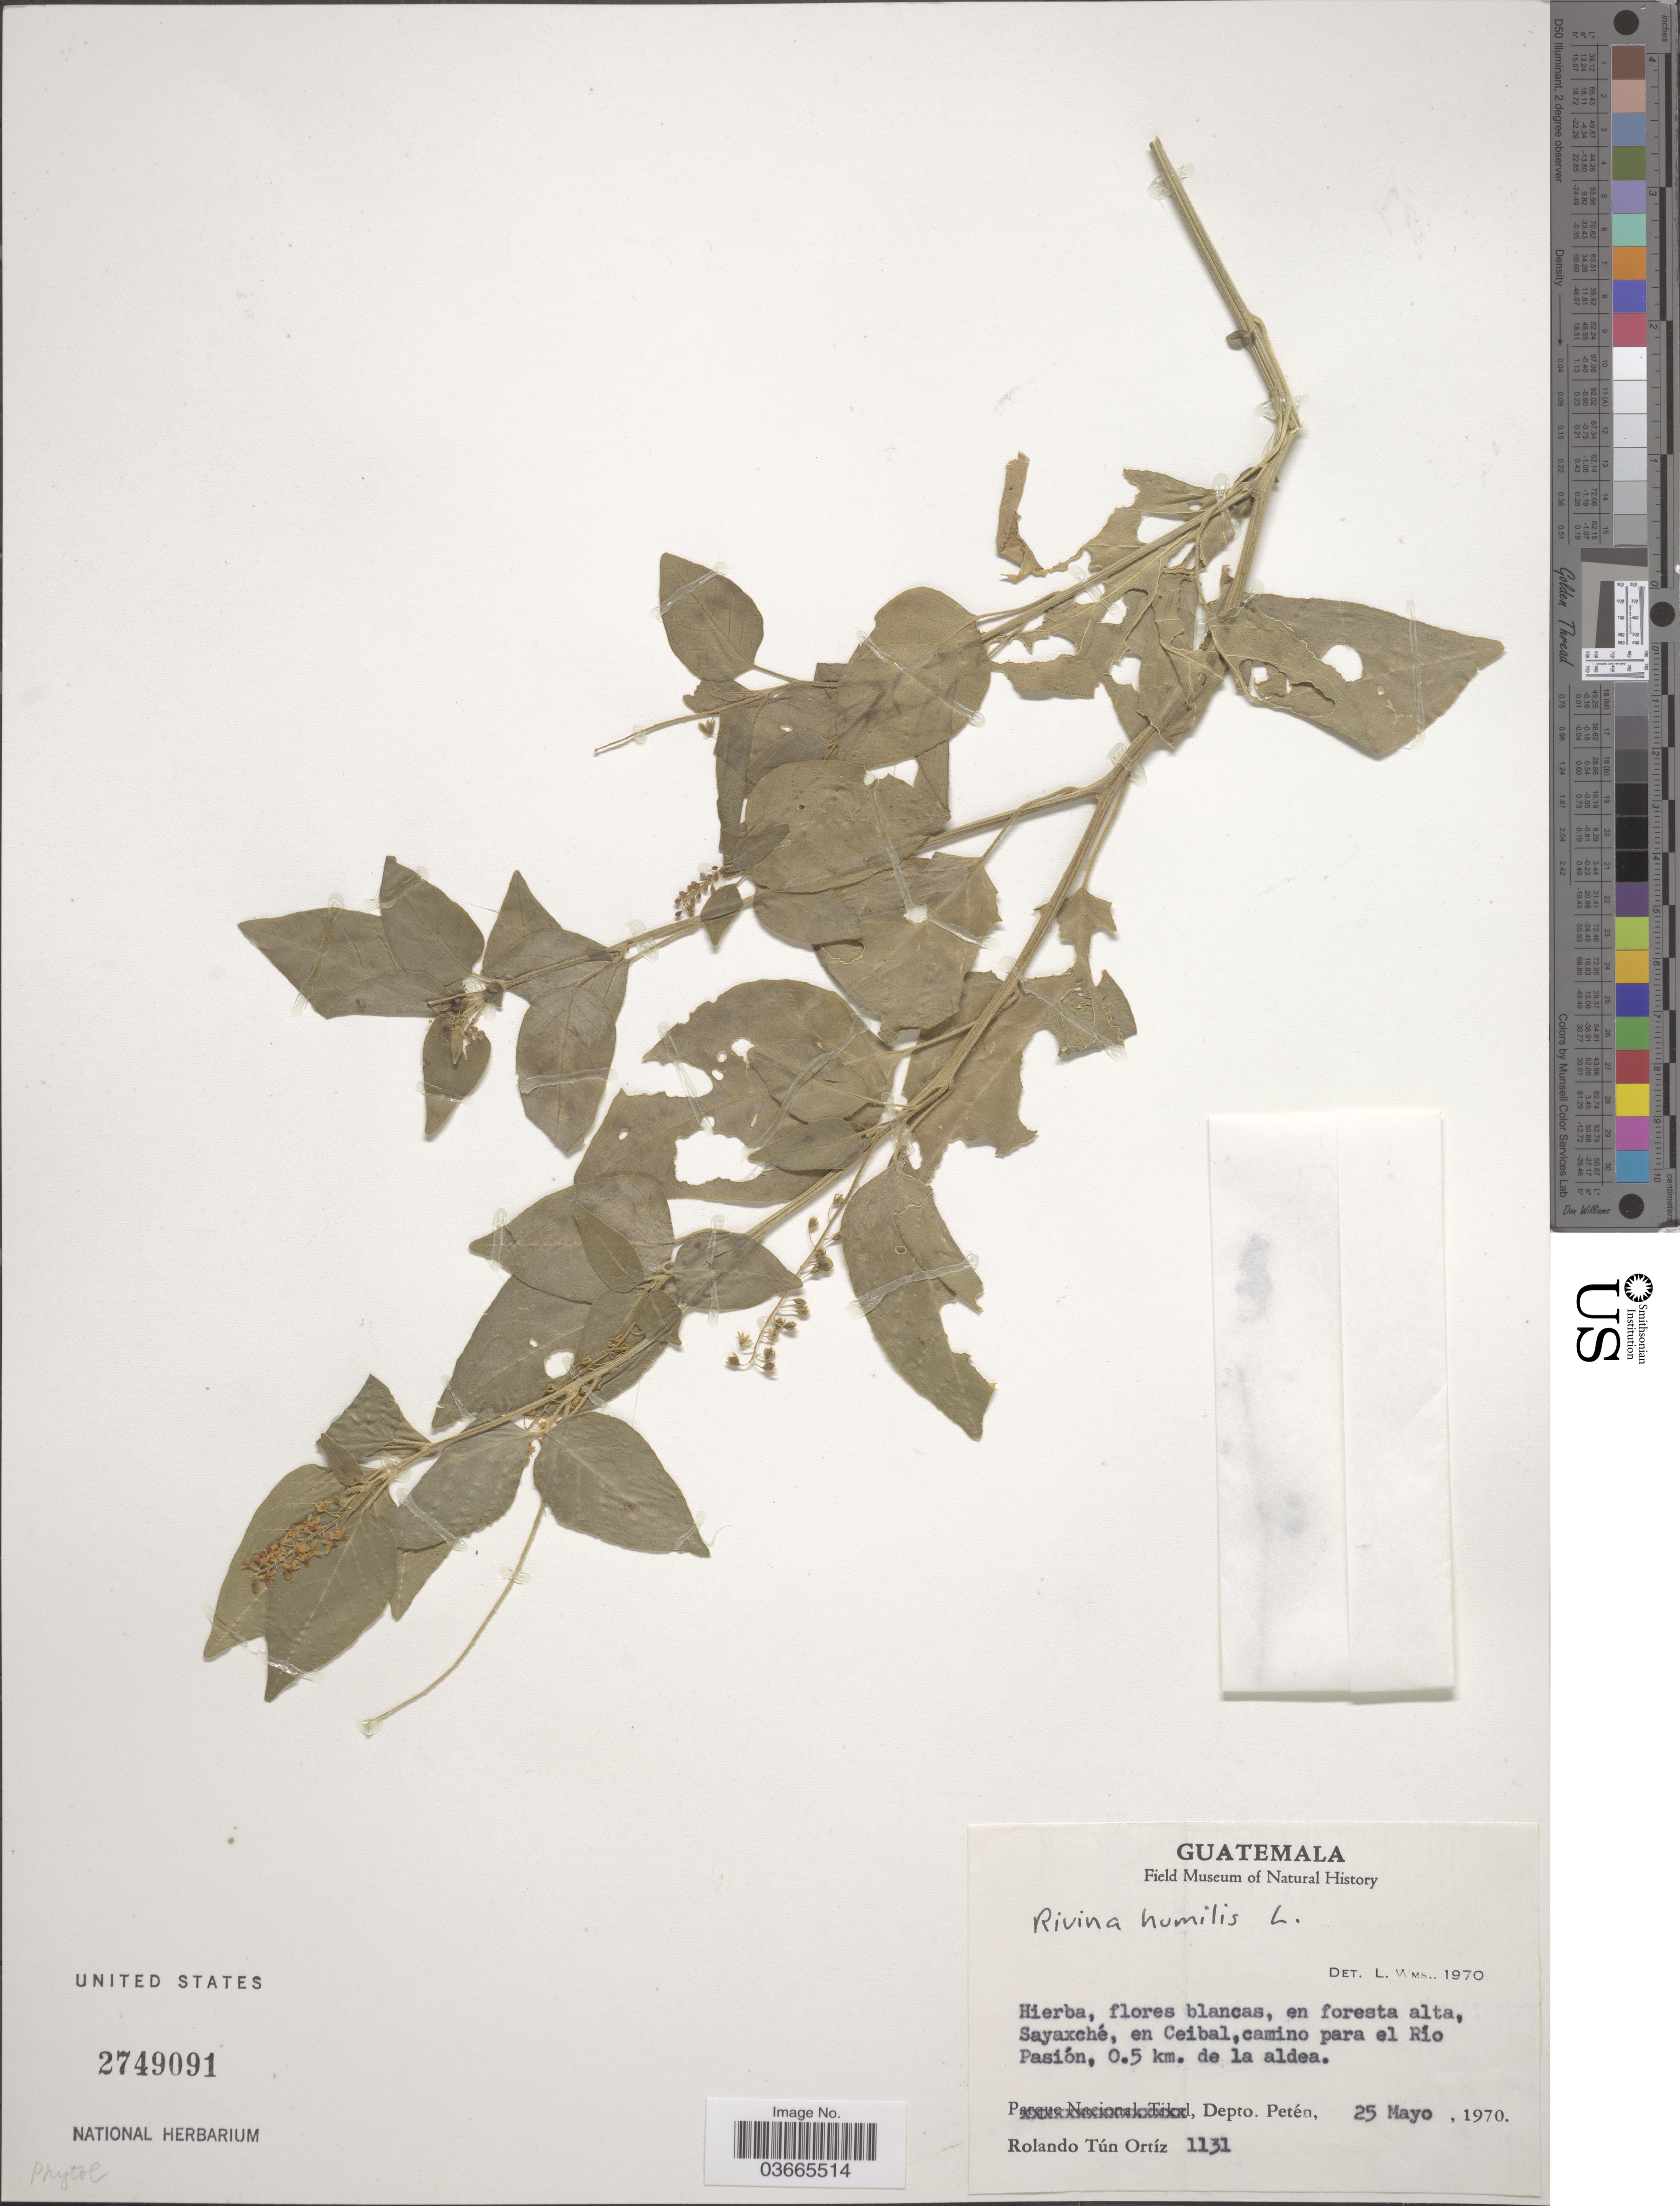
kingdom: Plantae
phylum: Tracheophyta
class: Magnoliopsida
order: Caryophyllales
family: Phytolaccaceae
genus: Rivina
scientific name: Rivina humilis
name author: L.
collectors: R. Ortiz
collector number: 1131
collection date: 1970-05-25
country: Guatemala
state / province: El Petén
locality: Sayaxché, en Ceibal, camino para el Río Pasión, 0.5 km. de la aldea. Depto. Petén.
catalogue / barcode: US 2749091